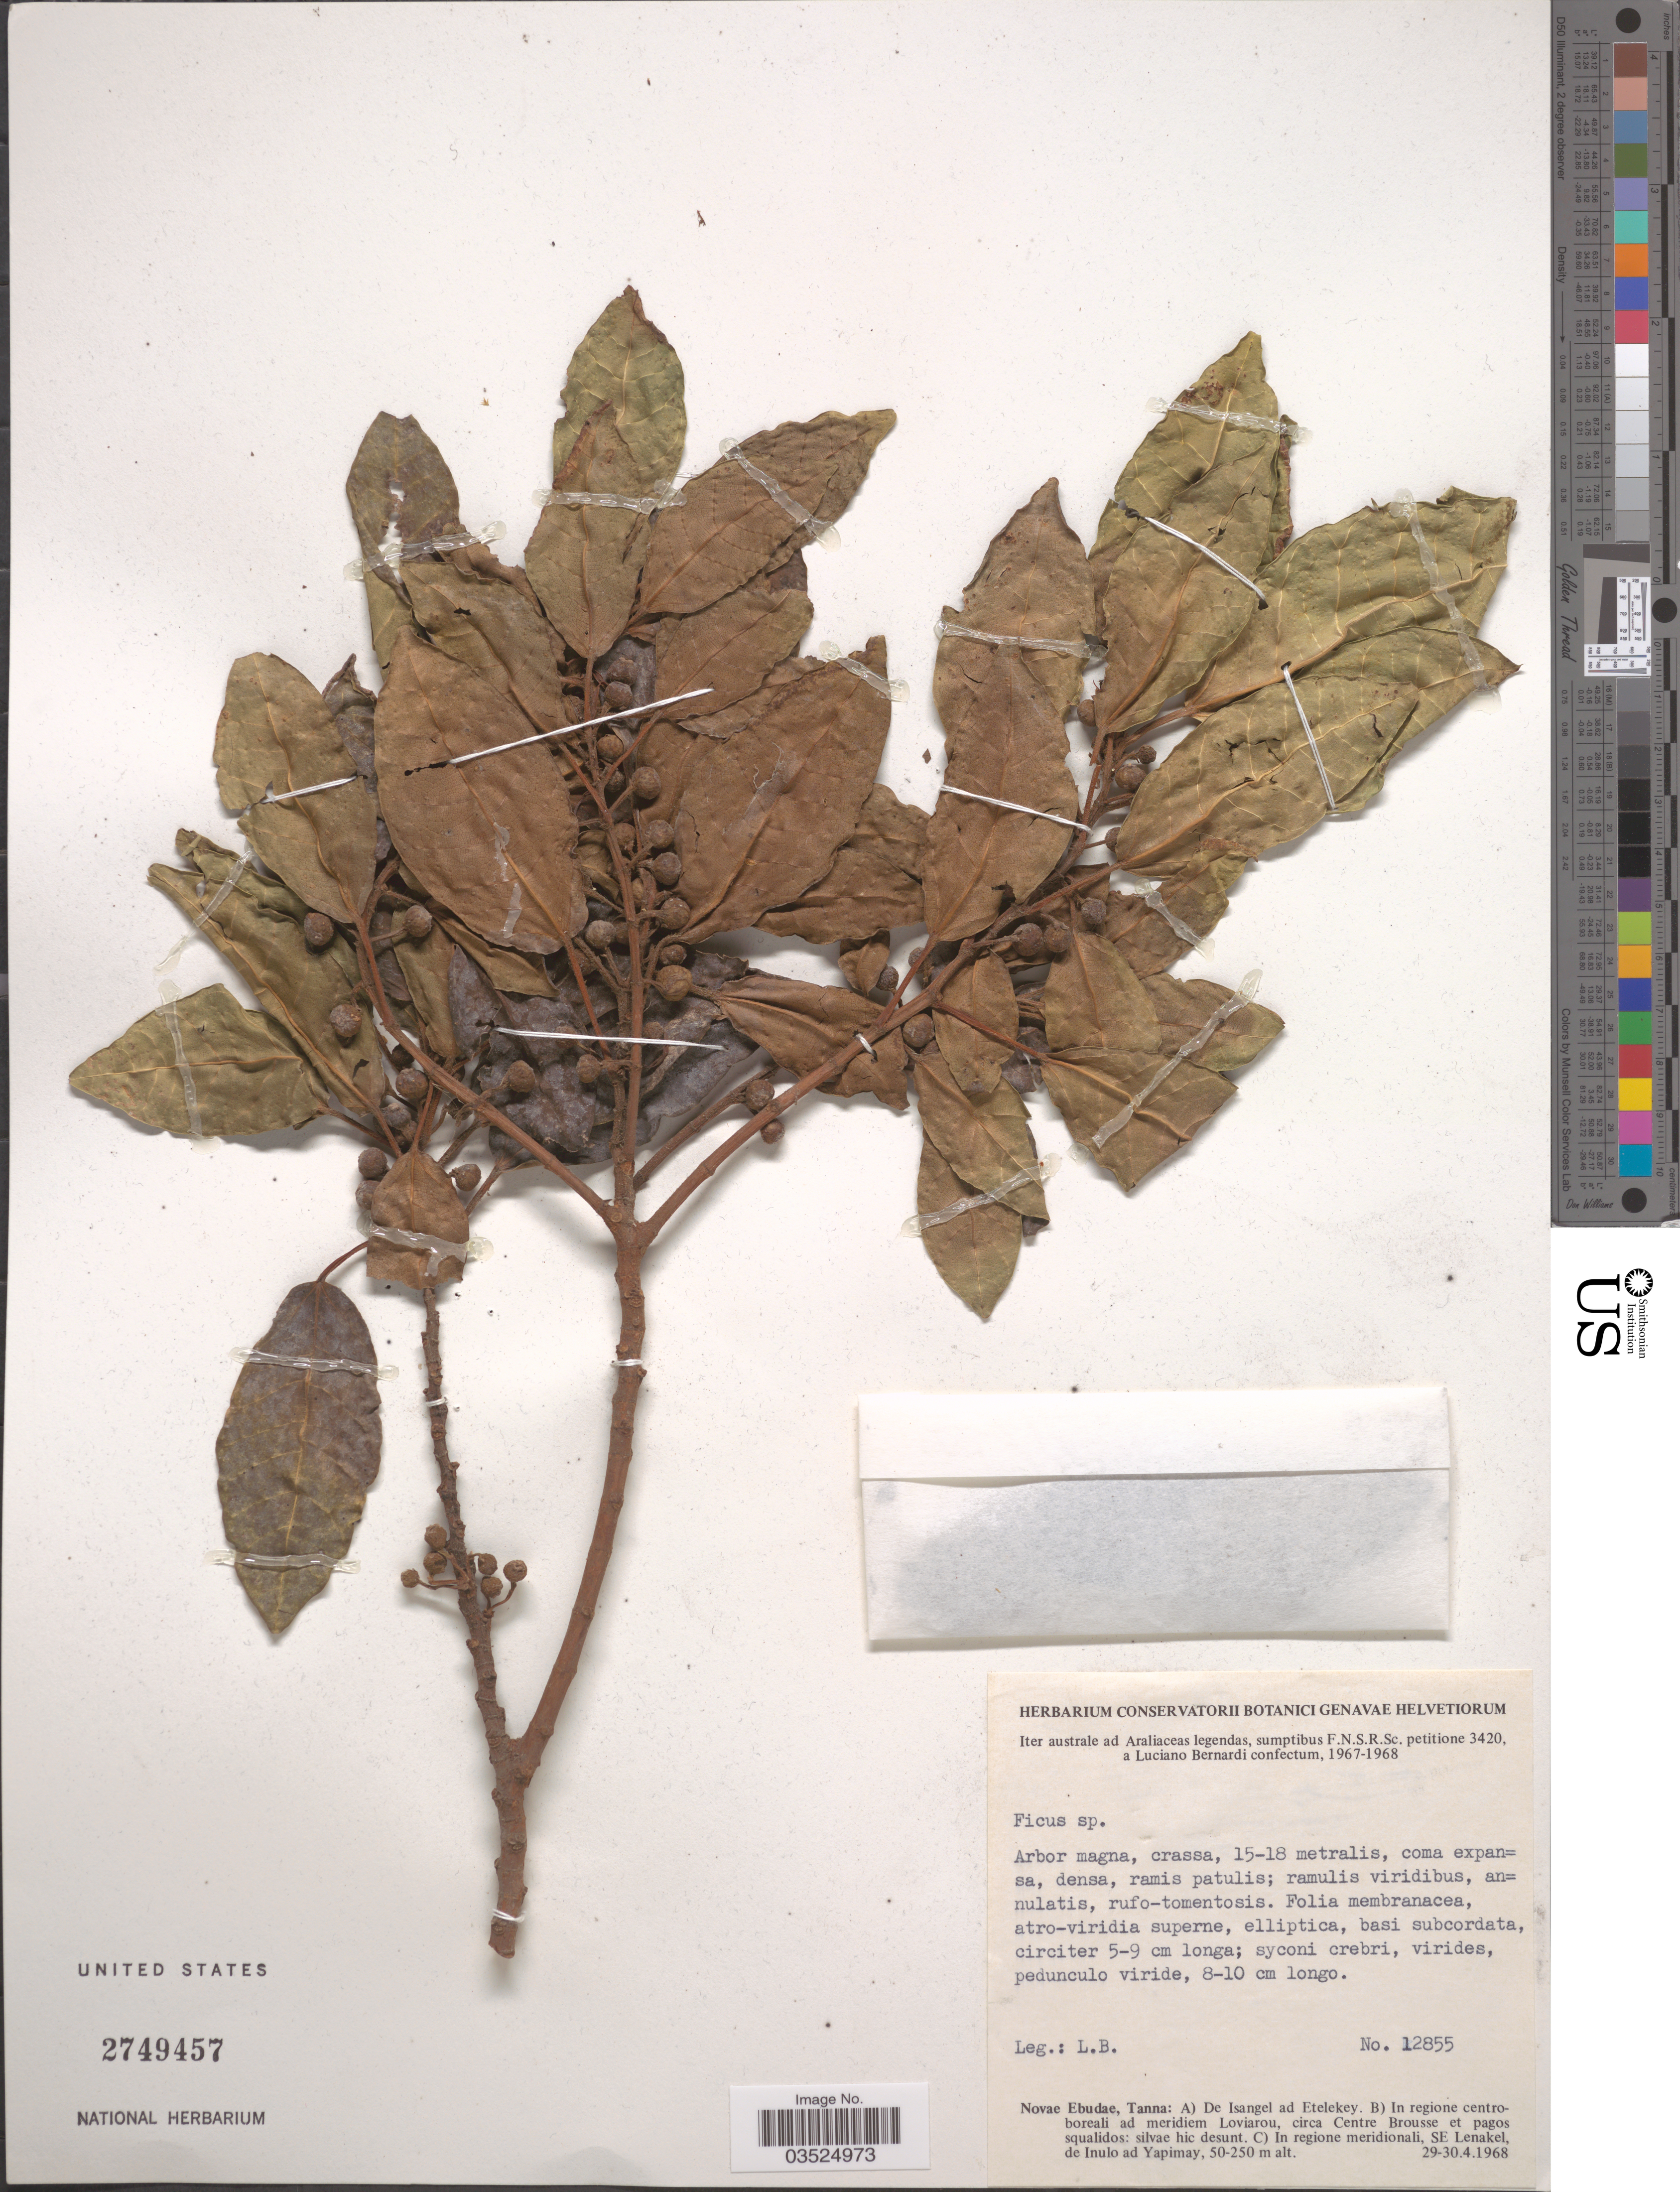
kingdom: Plantae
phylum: Tracheophyta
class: Magnoliopsida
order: Rosales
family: Moraceae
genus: Ficus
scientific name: Ficus sp.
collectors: L. Bernardi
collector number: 12855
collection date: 1968-04-29/1968-04-30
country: Vanuatu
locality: Novae Ebudae, Tanna: A) De Isangel ad Etelekey. B) In regione centroboreali ad meridiem Loviarou, circa Centre Brousse et pagos squalidos: silvae hic desunt. C) In regione meridionali, SE Lenekal, de Inulo ad Yapimay.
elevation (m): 50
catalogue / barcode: US 2749457